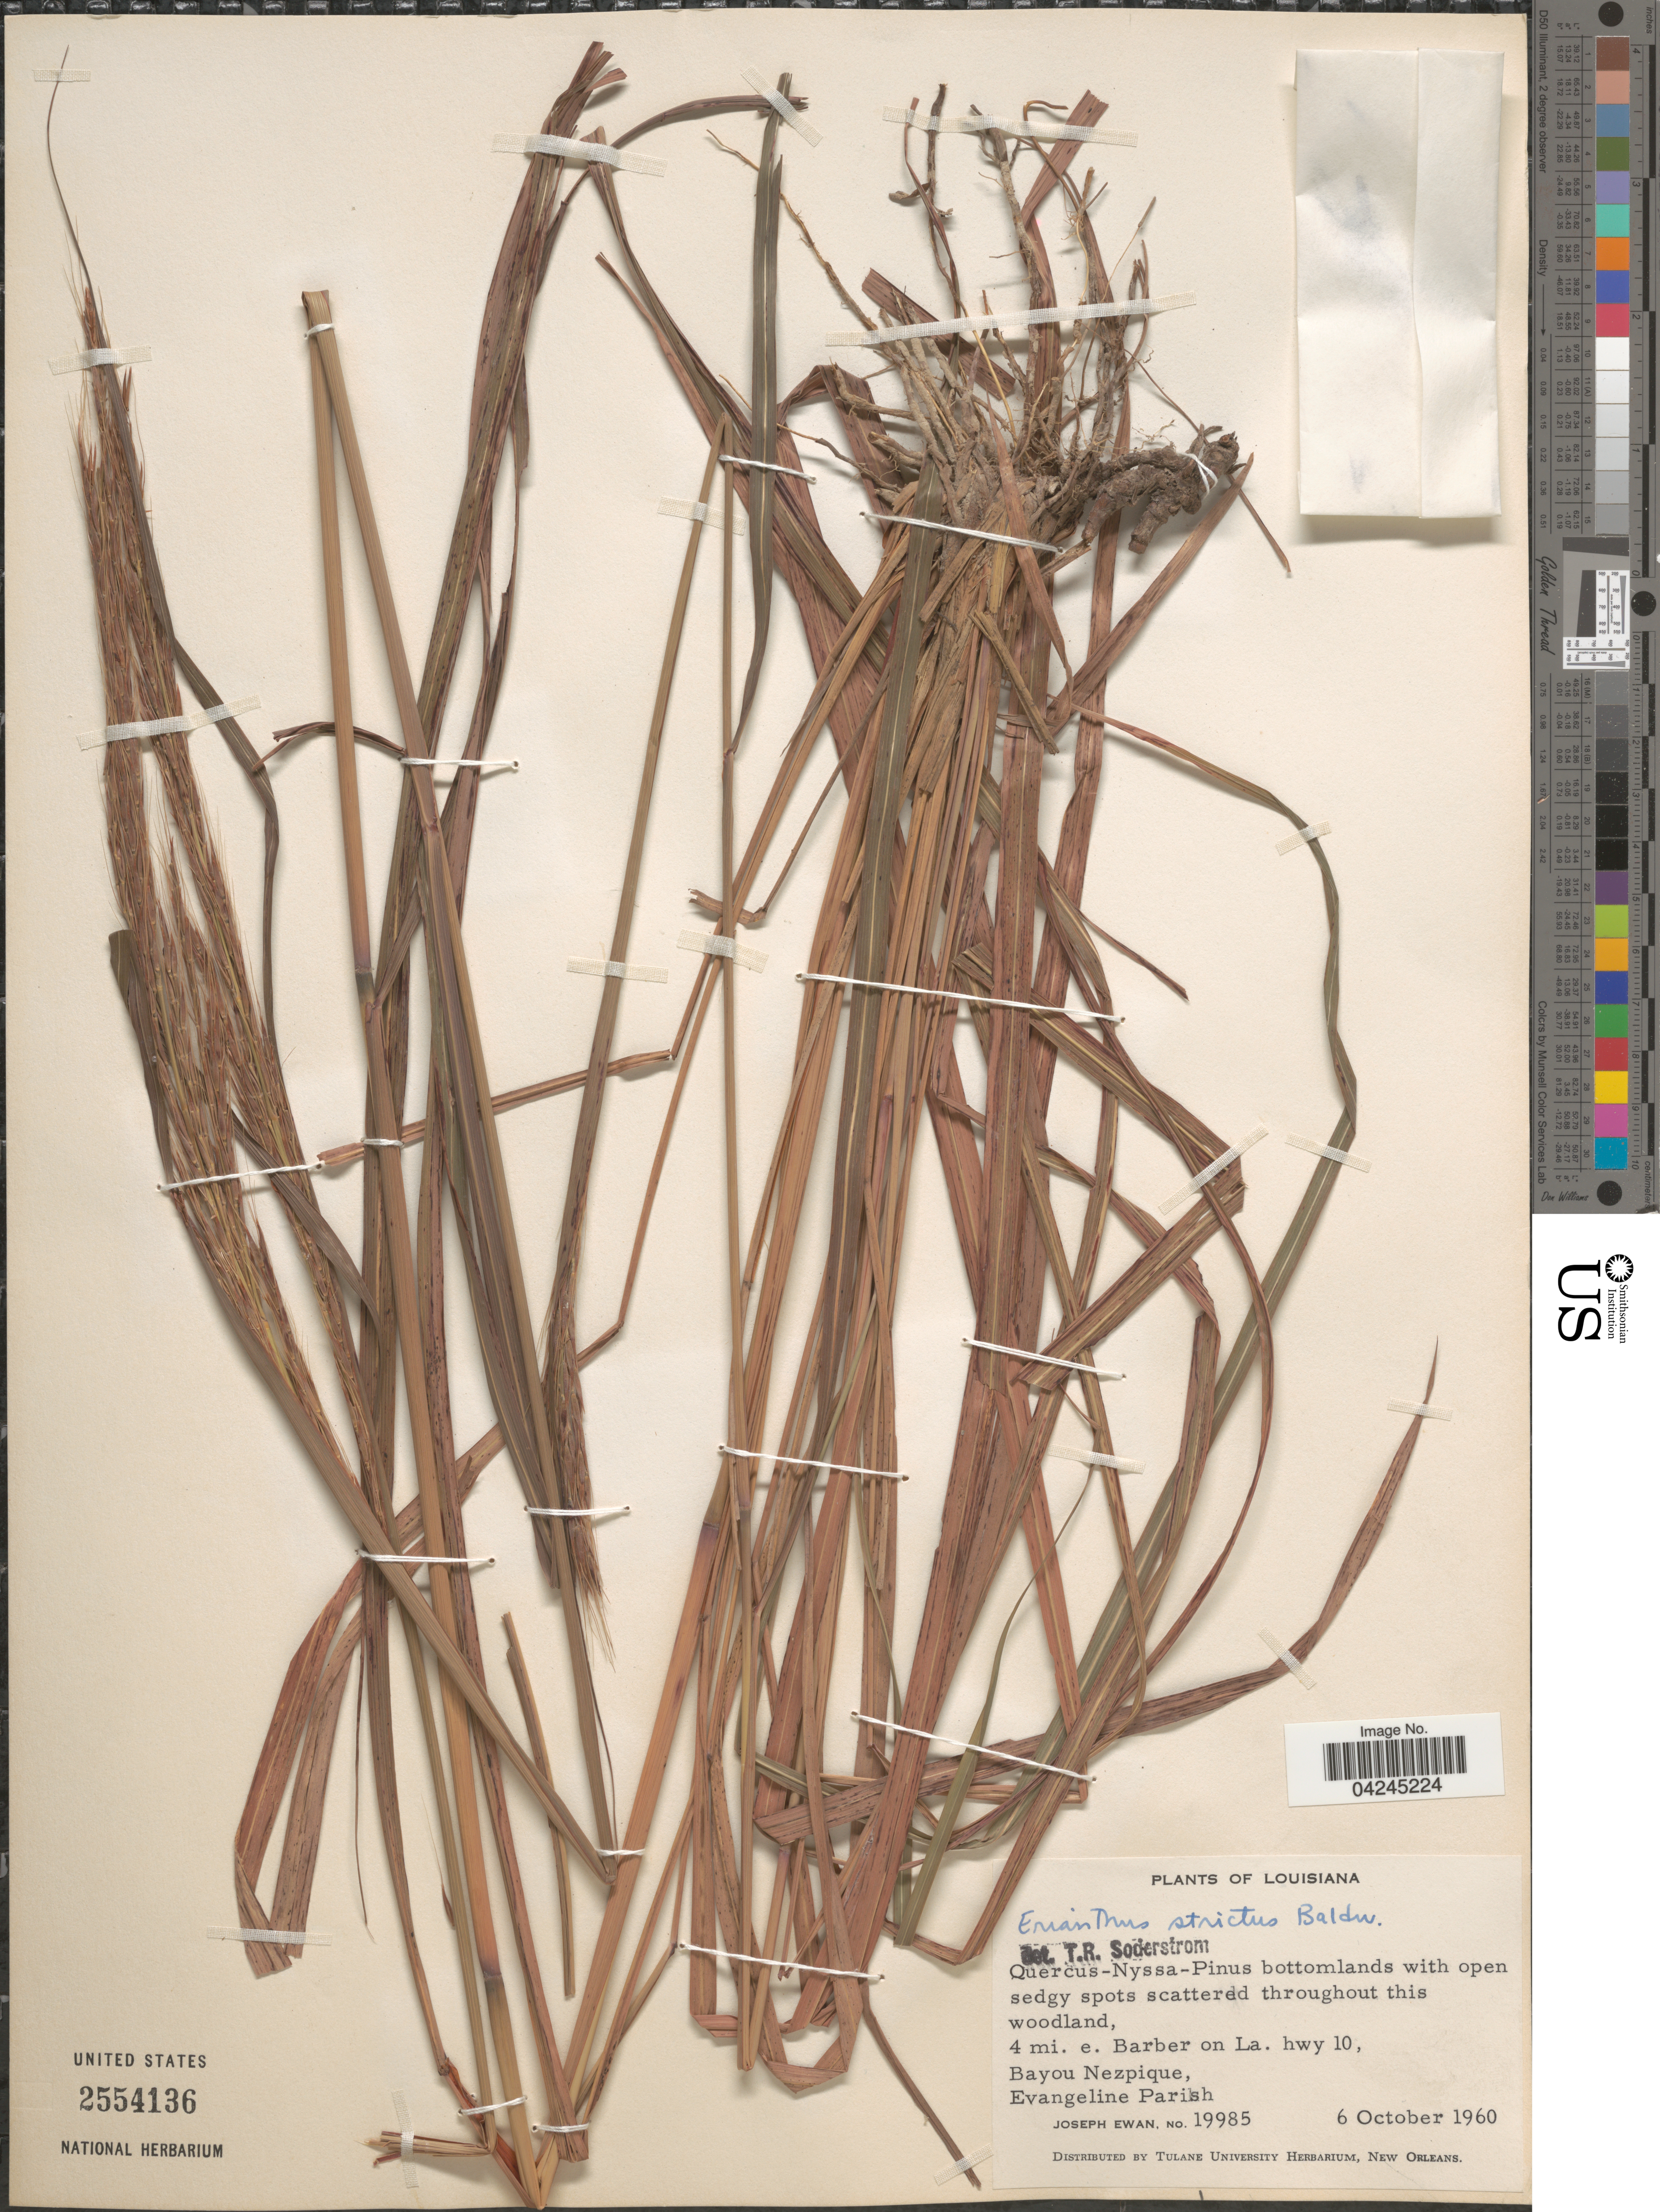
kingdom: Plantae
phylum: Tracheophyta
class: Liliopsida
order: Poales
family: Poaceae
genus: Erianthus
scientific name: Erianthus strictus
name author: Baldwin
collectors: J. A. Ewan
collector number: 19985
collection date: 1960-10-06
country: United States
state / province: Louisiana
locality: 4 mi. e. Barber on La. hwy 10, Bayou Nezpique, Evangeline Parish.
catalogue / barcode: US 2554136